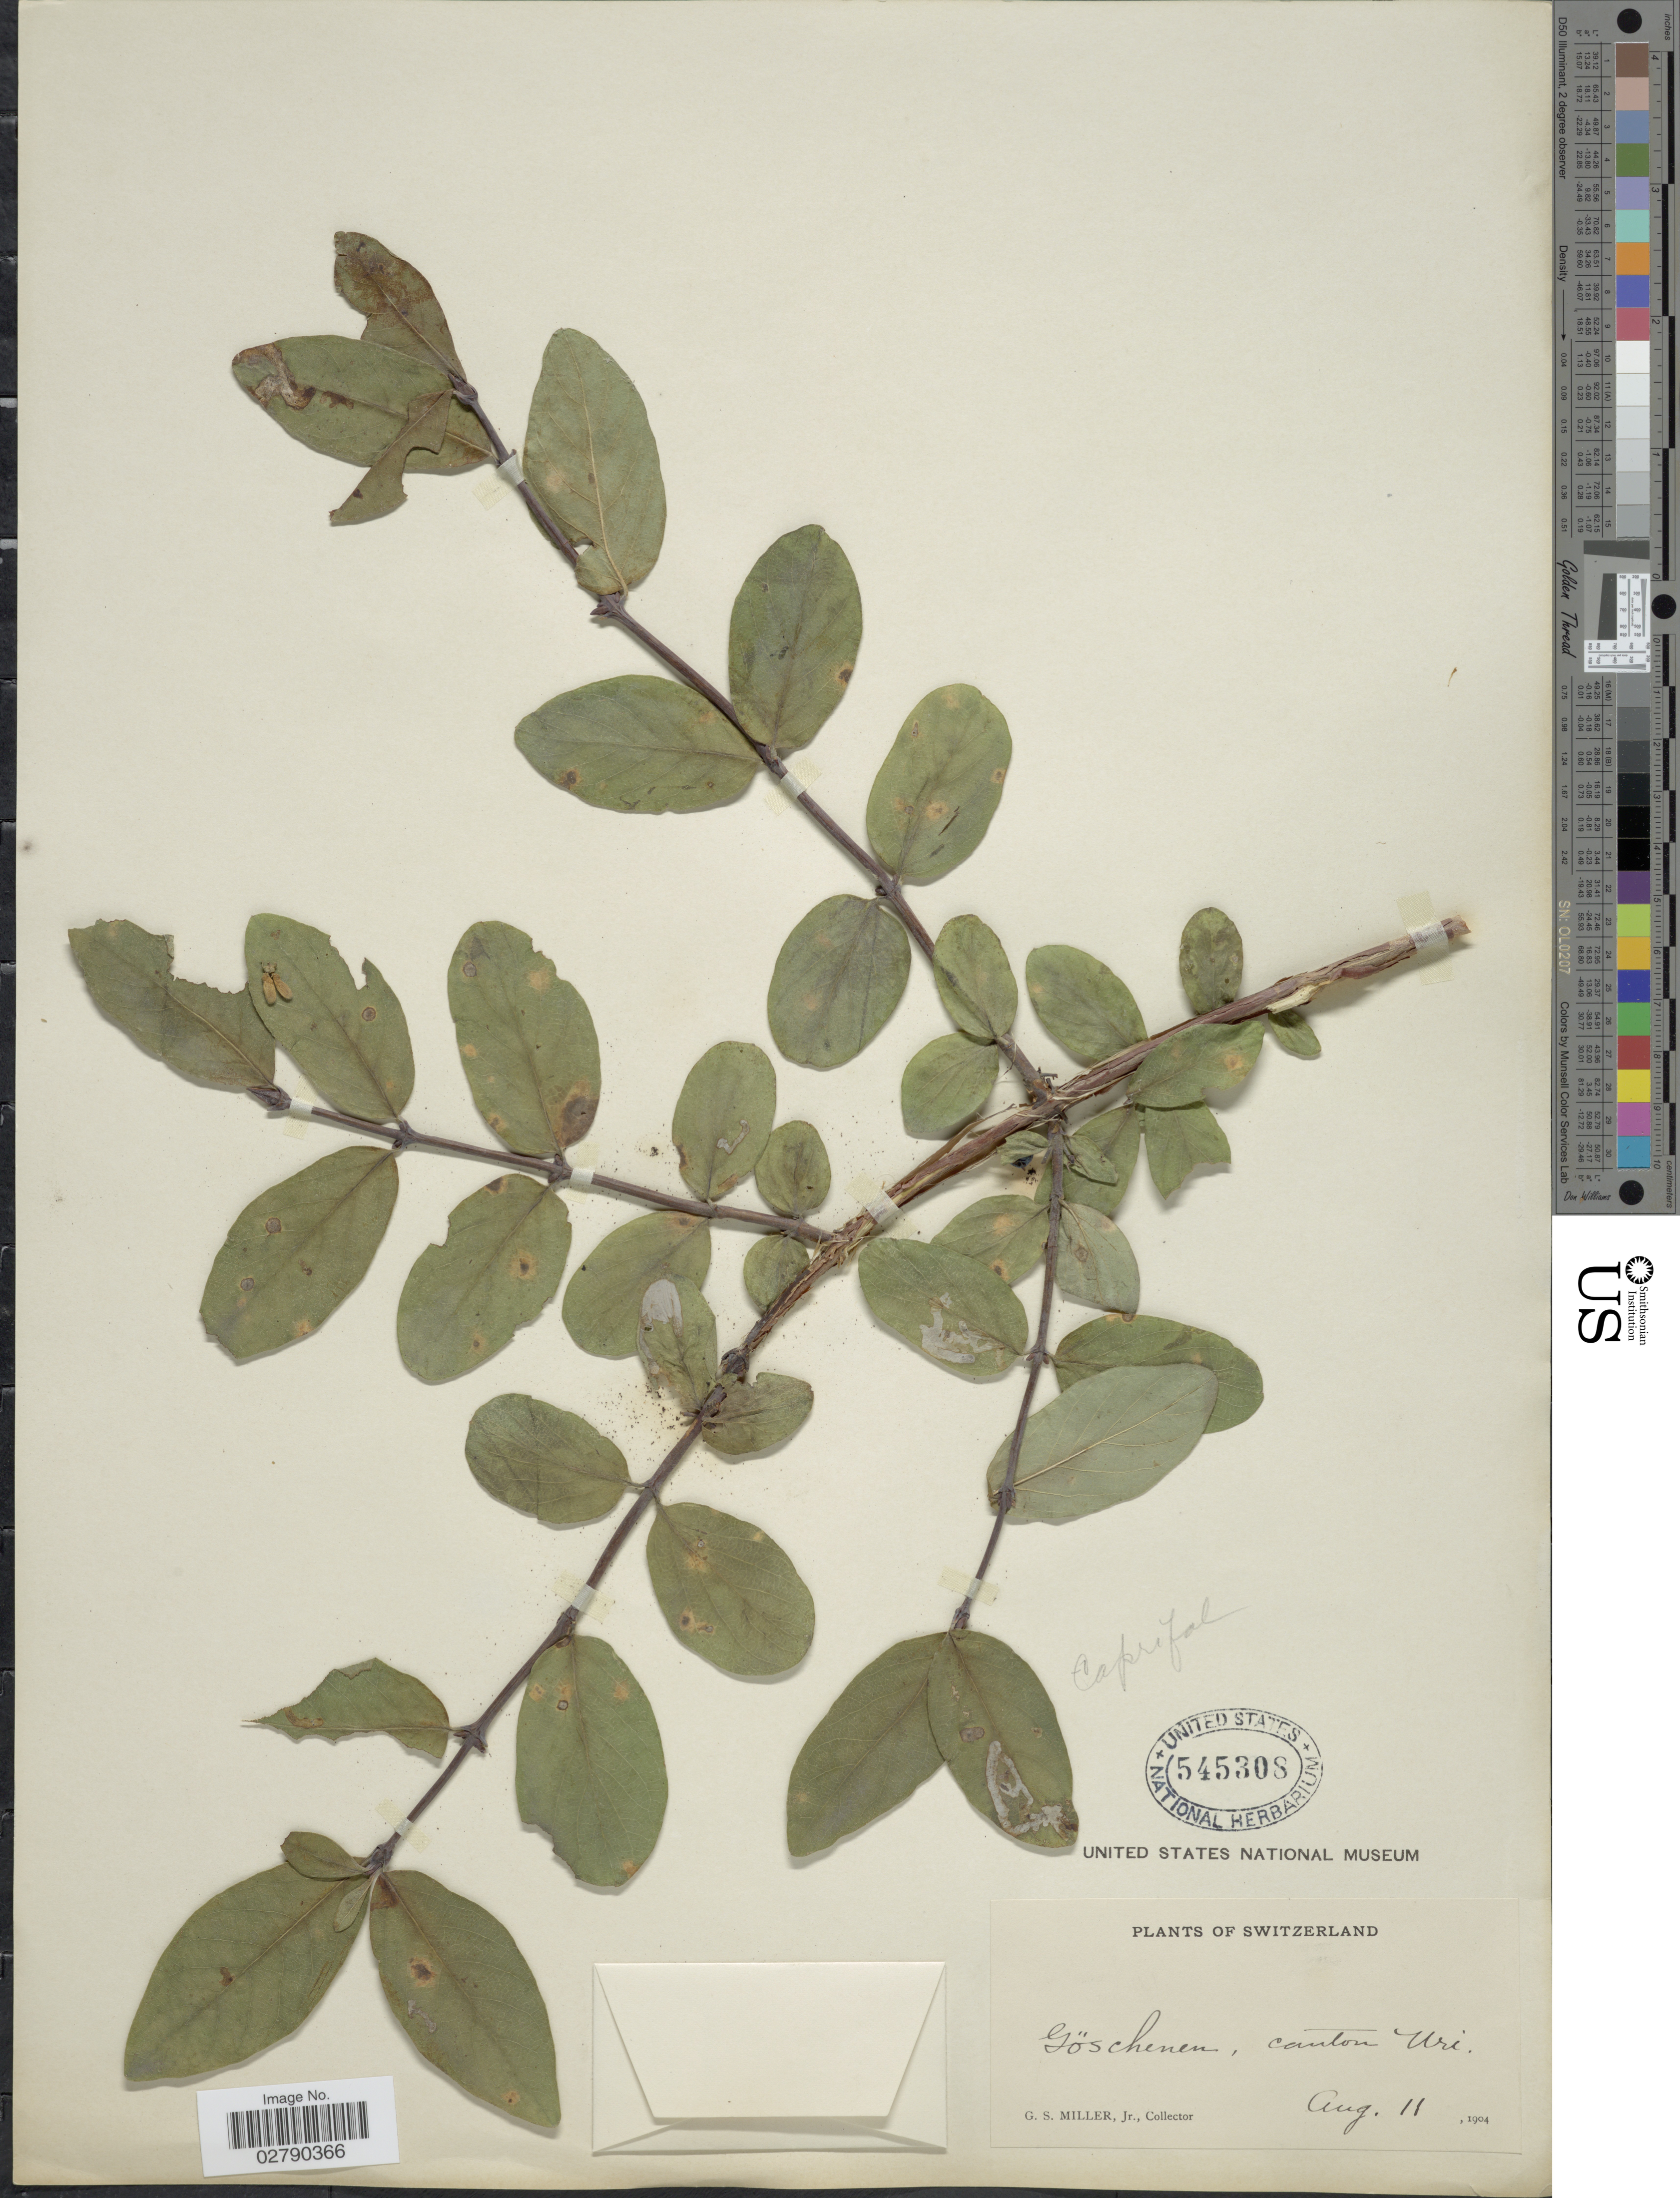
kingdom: Plantae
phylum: Tracheophyta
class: Magnoliopsida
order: Dipsacales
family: Caprifoliaceae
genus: Lonicera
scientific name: Lonicera sp.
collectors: G. S. Miller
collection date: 1904-08-11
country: Switzerland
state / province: Uri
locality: Göschenen, canton Uri.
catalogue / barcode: US 545308